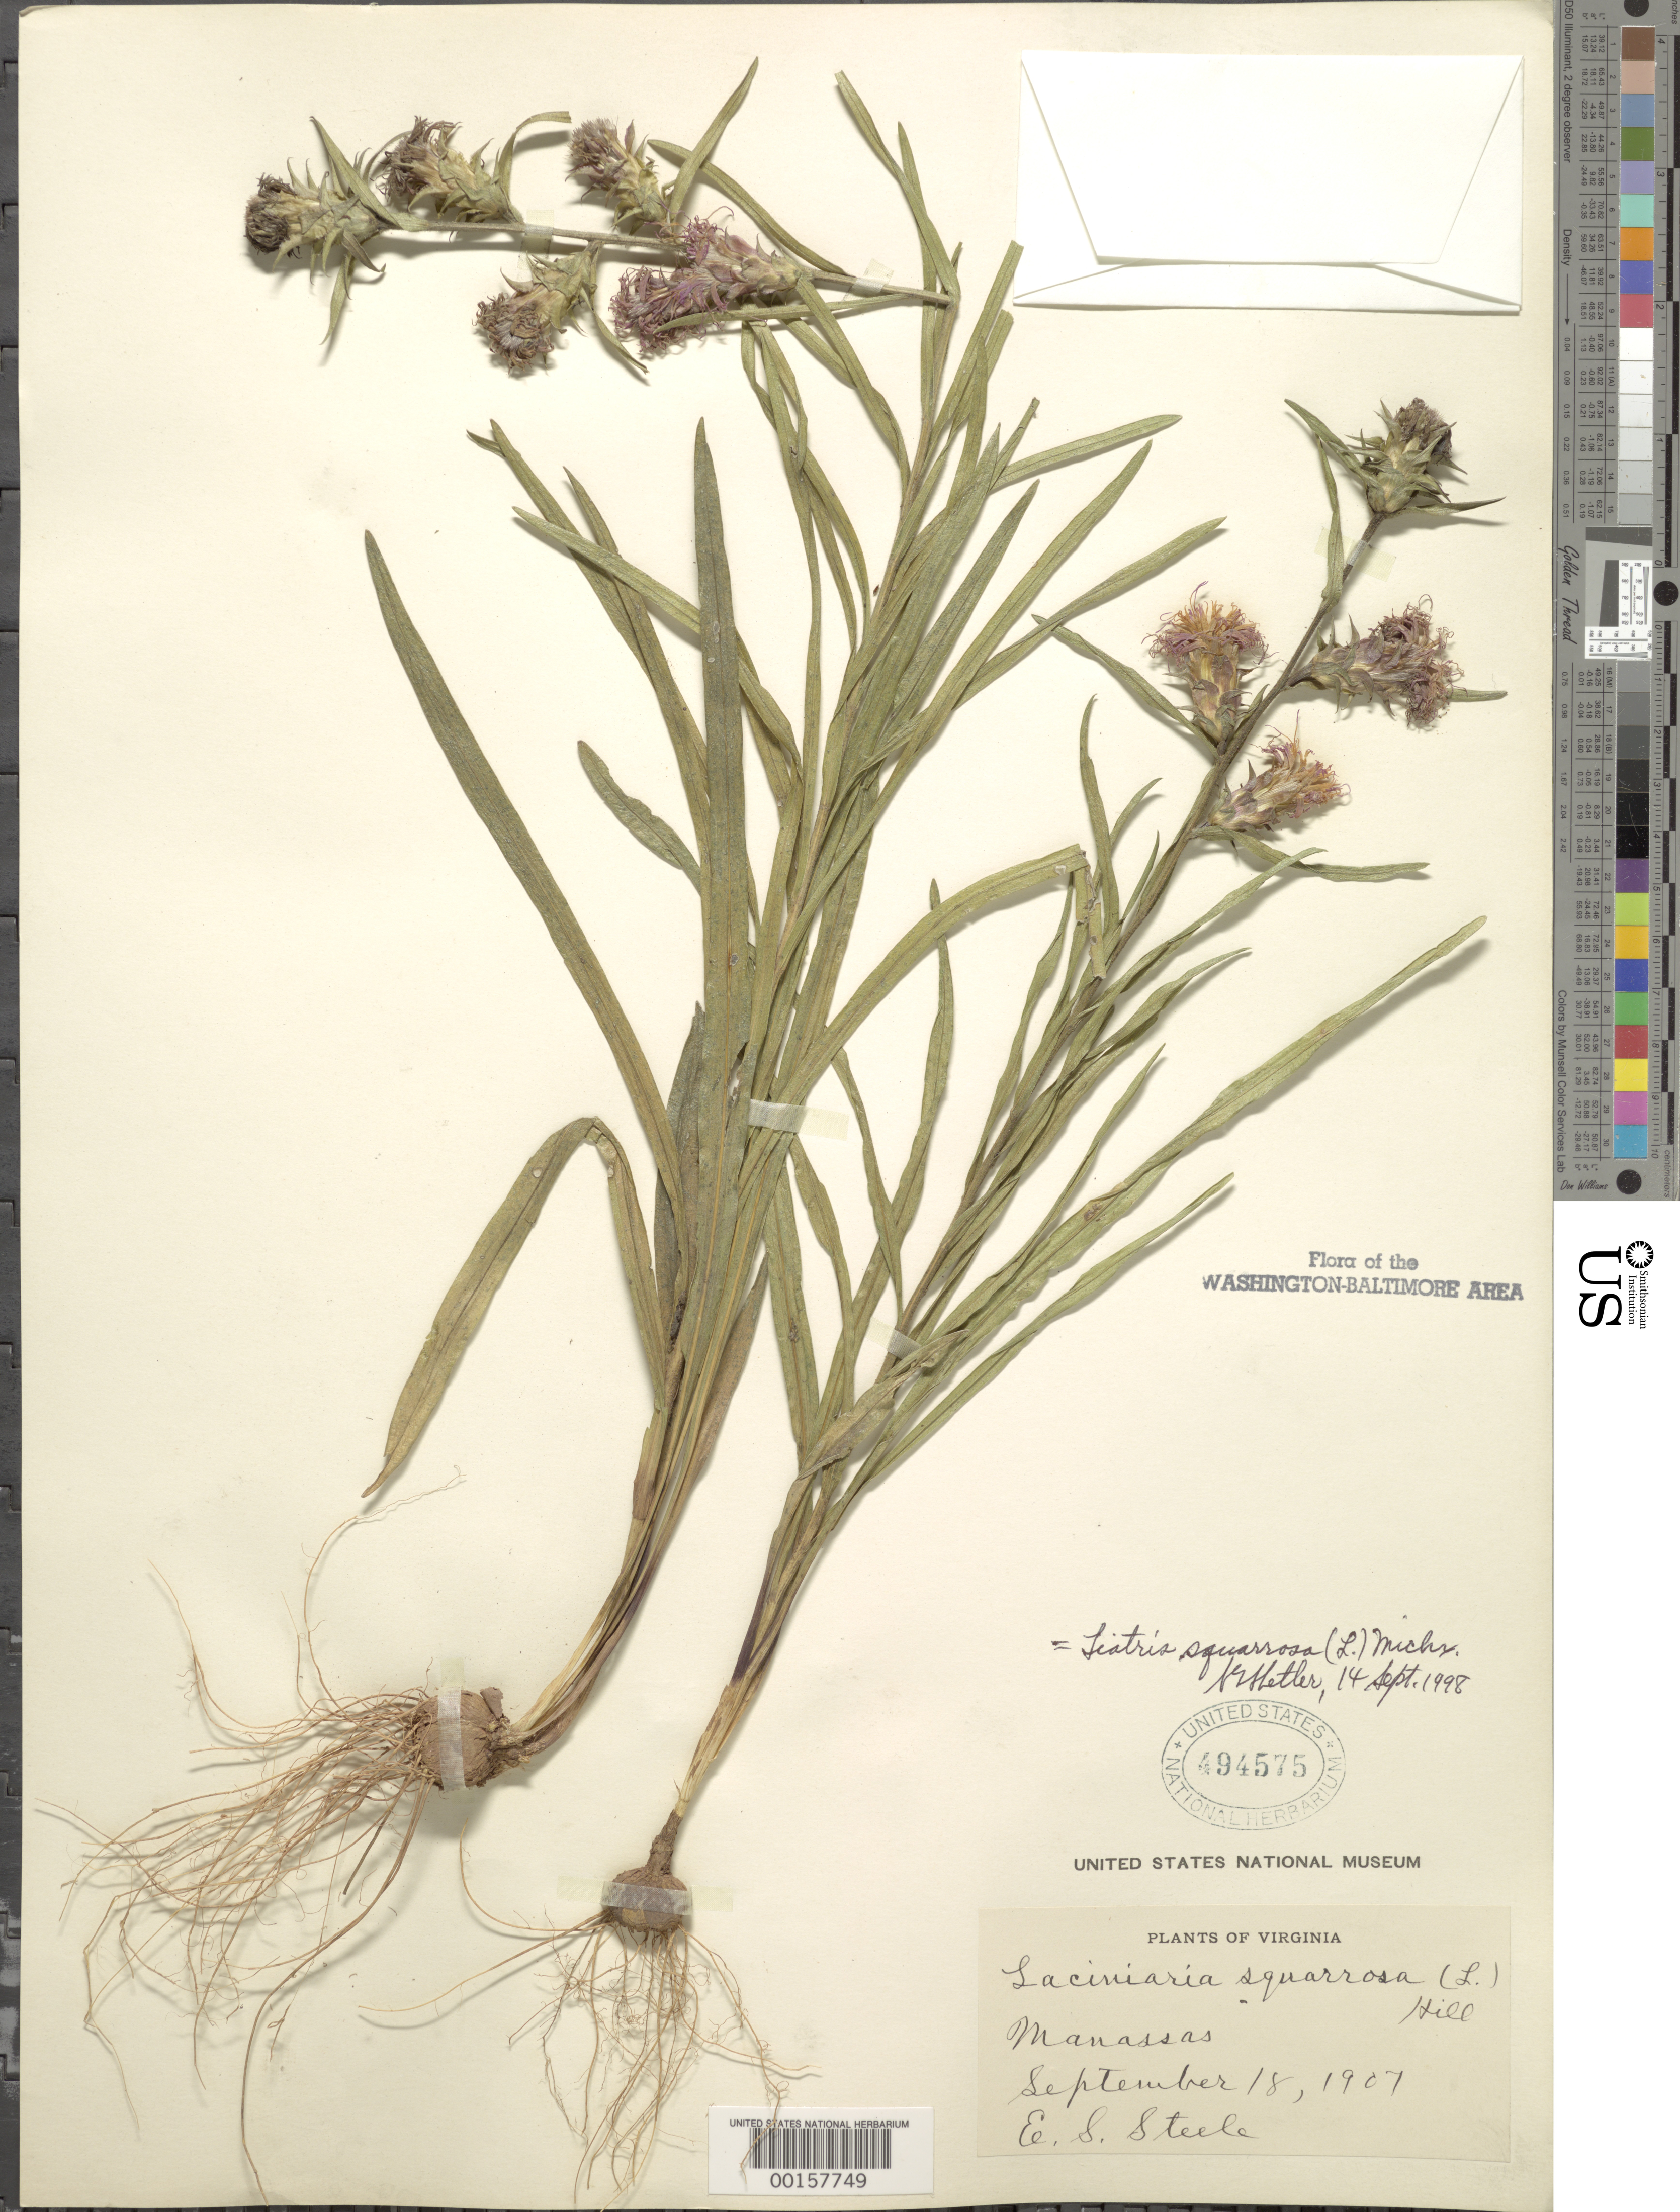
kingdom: Plantae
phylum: Tracheophyta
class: Magnoliopsida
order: Asterales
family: Asteraceae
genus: Liatris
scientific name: Liatris squarrosa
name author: (L.) Michx.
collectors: E. Steele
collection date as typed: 18 Sep 1907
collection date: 1907-09-18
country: United States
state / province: Virginia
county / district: Prince William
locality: Manassas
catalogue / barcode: US 494575